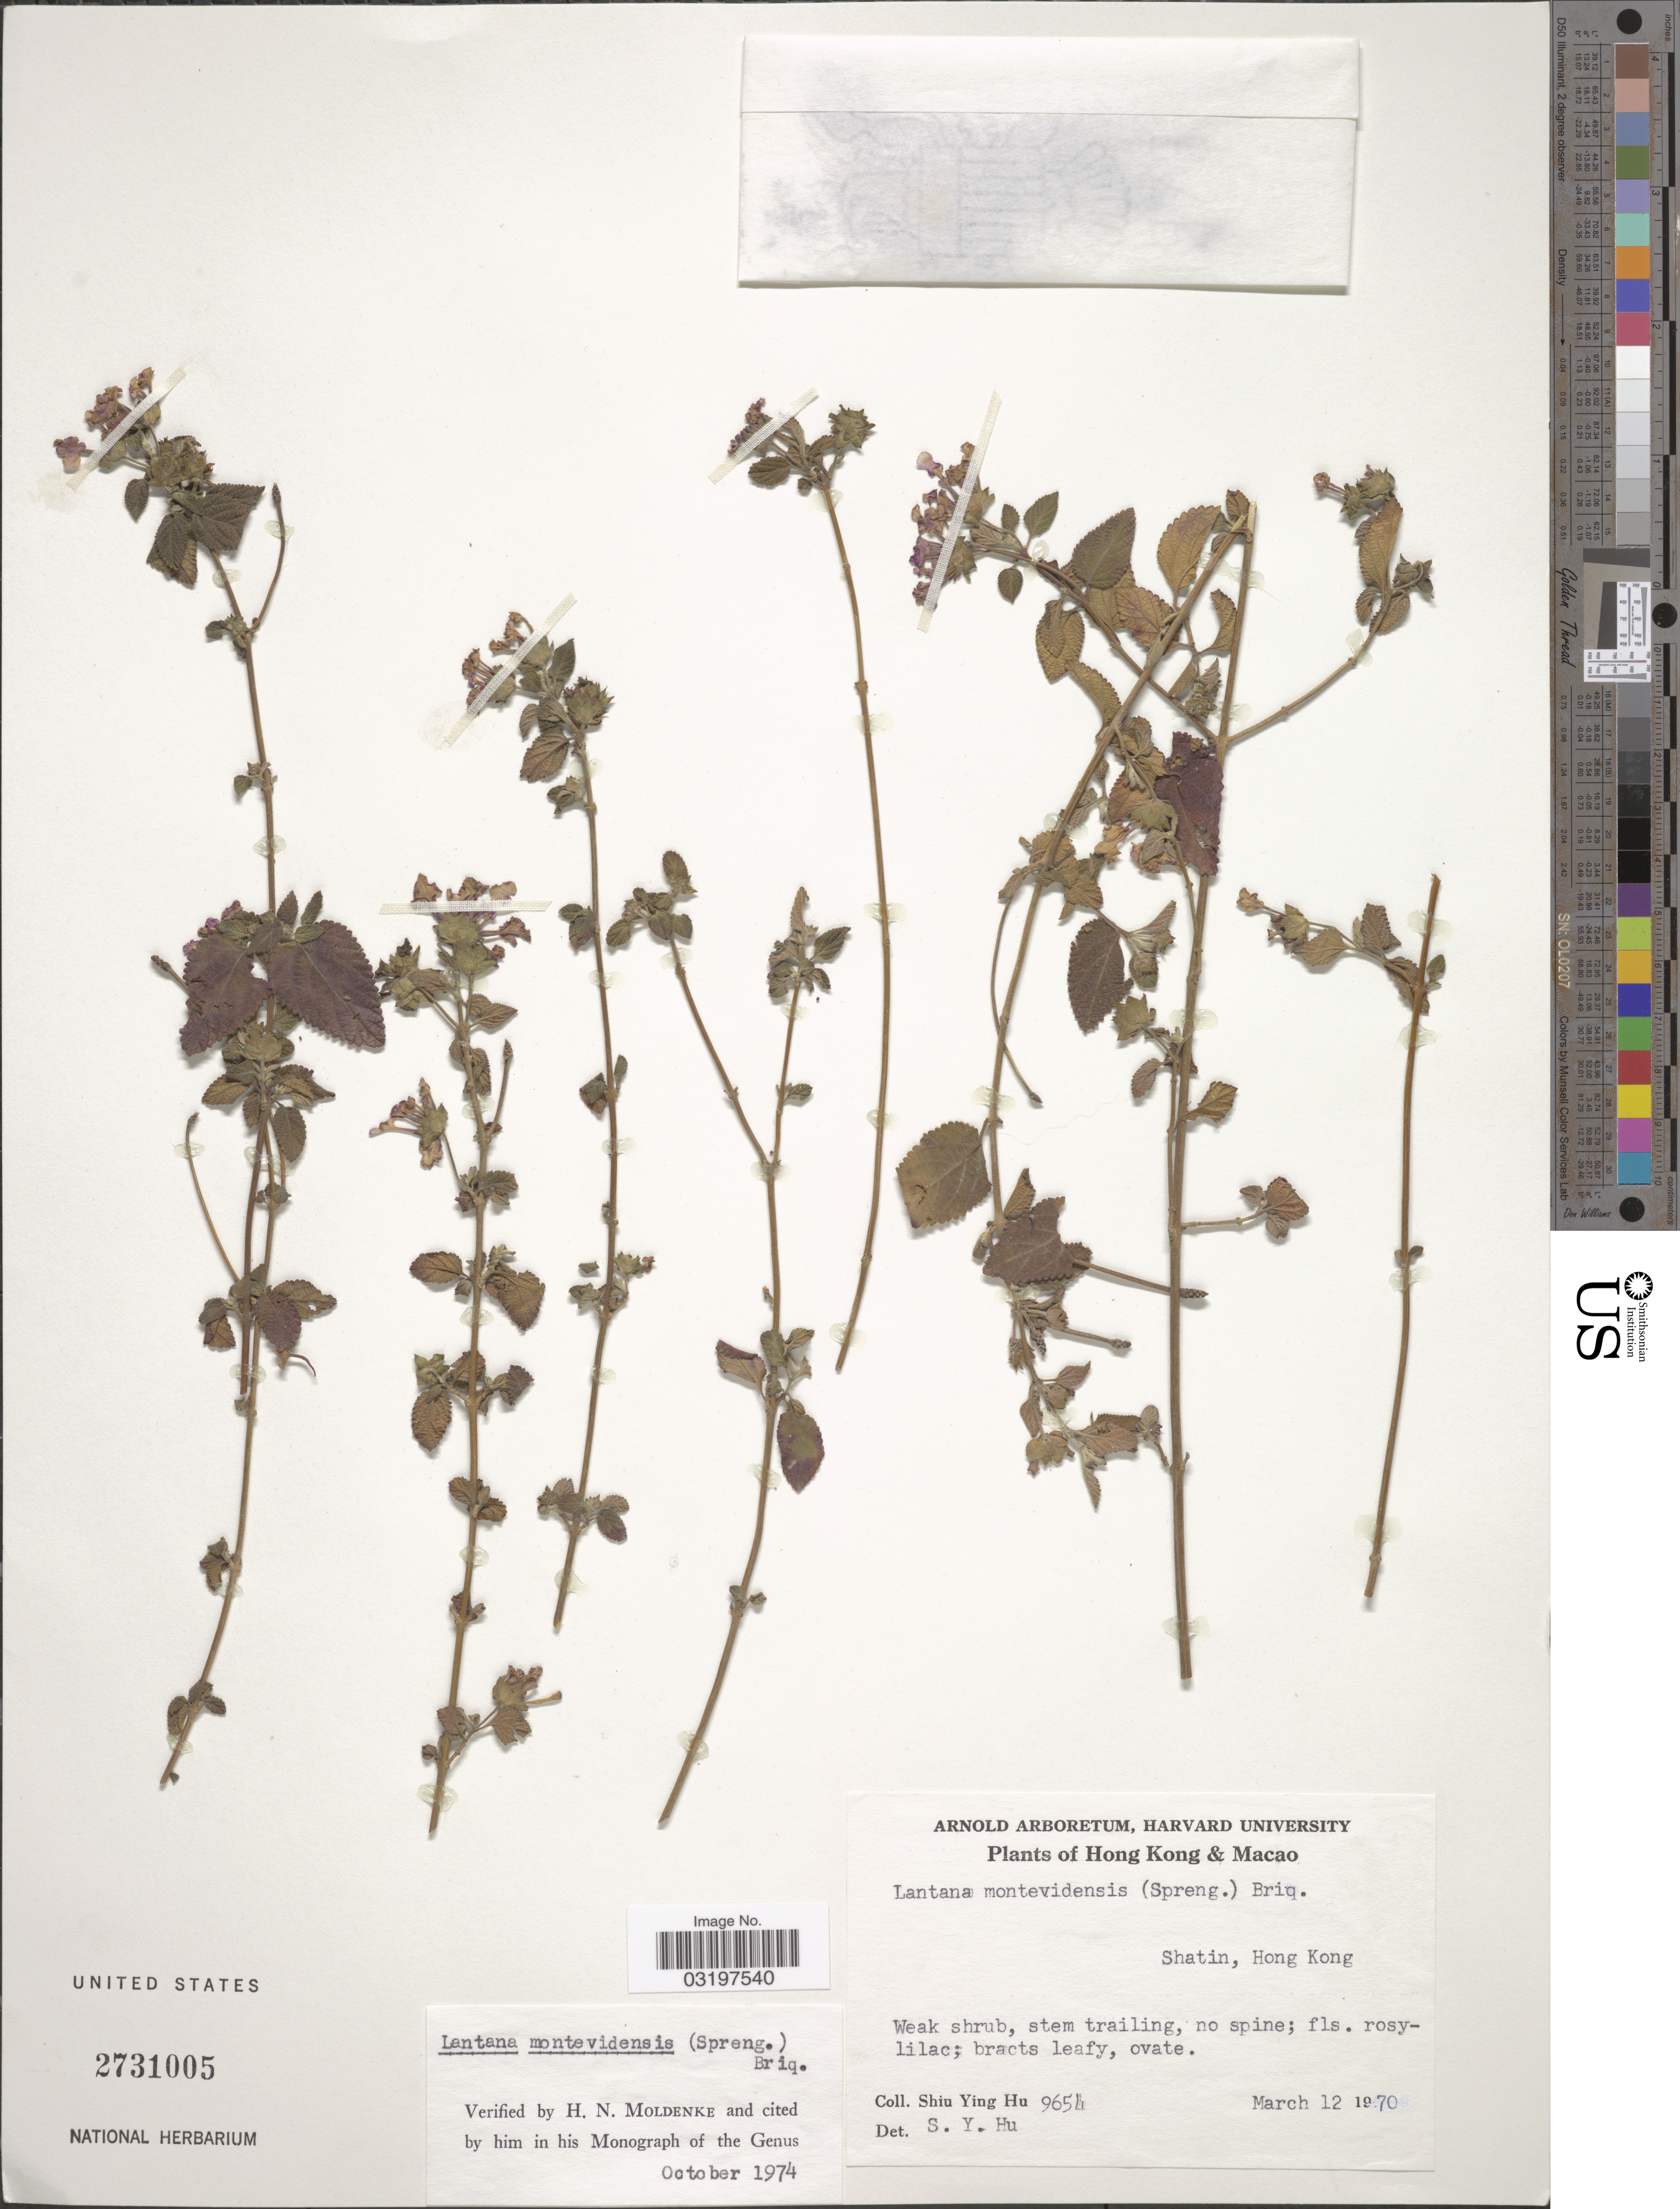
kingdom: Plantae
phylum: Tracheophyta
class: Magnoliopsida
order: Lamiales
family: Verbenaceae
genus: Lantana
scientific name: Lantana montevidensis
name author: (Spreng.) Briq.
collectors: S. Y. Hu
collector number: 9654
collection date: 1970-03-12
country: China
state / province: Hong Kong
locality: Shatin, Hong Kong.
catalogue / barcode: US 2731005